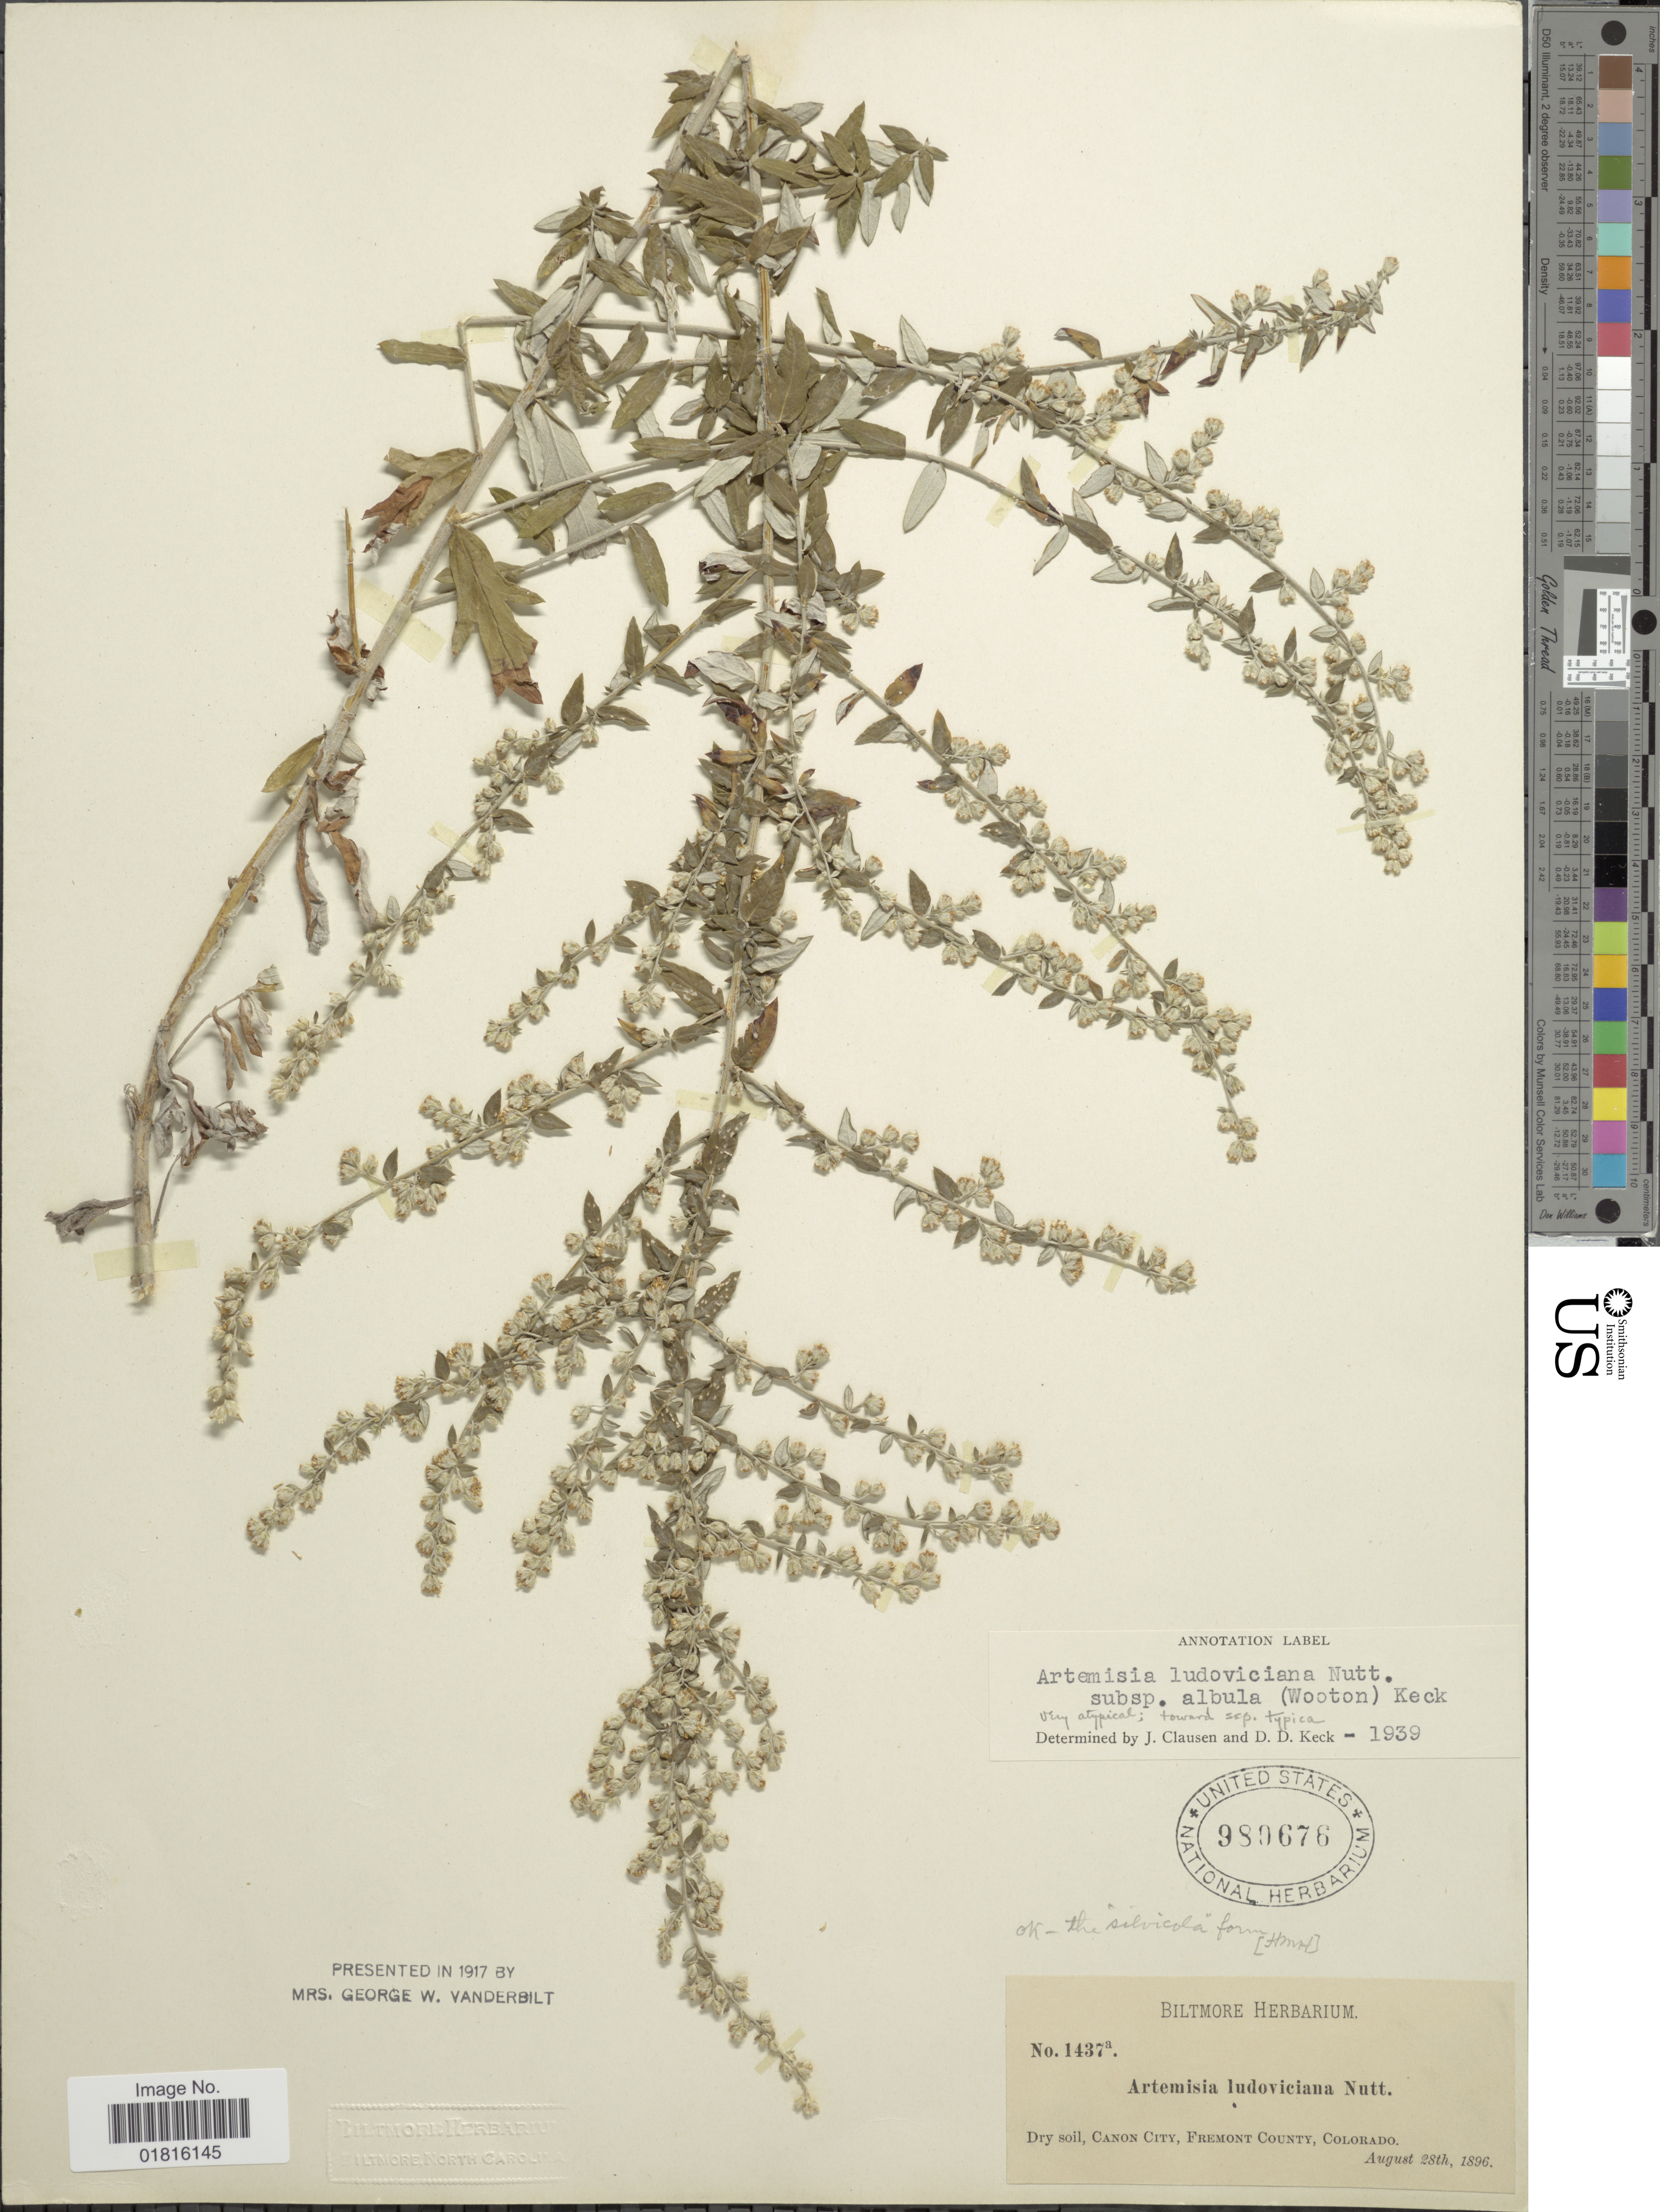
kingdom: Plantae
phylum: Tracheophyta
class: Magnoliopsida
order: Asterales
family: Asteraceae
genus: Artemisia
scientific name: Artemisia ludoviciana subsp. albula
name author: (Wooton) D.D. Keck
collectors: ex herb. Biltmore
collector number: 1437a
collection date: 1896-08-28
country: United States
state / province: Colorado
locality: Dry soil, Canon City, Fremont County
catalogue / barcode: US 980676